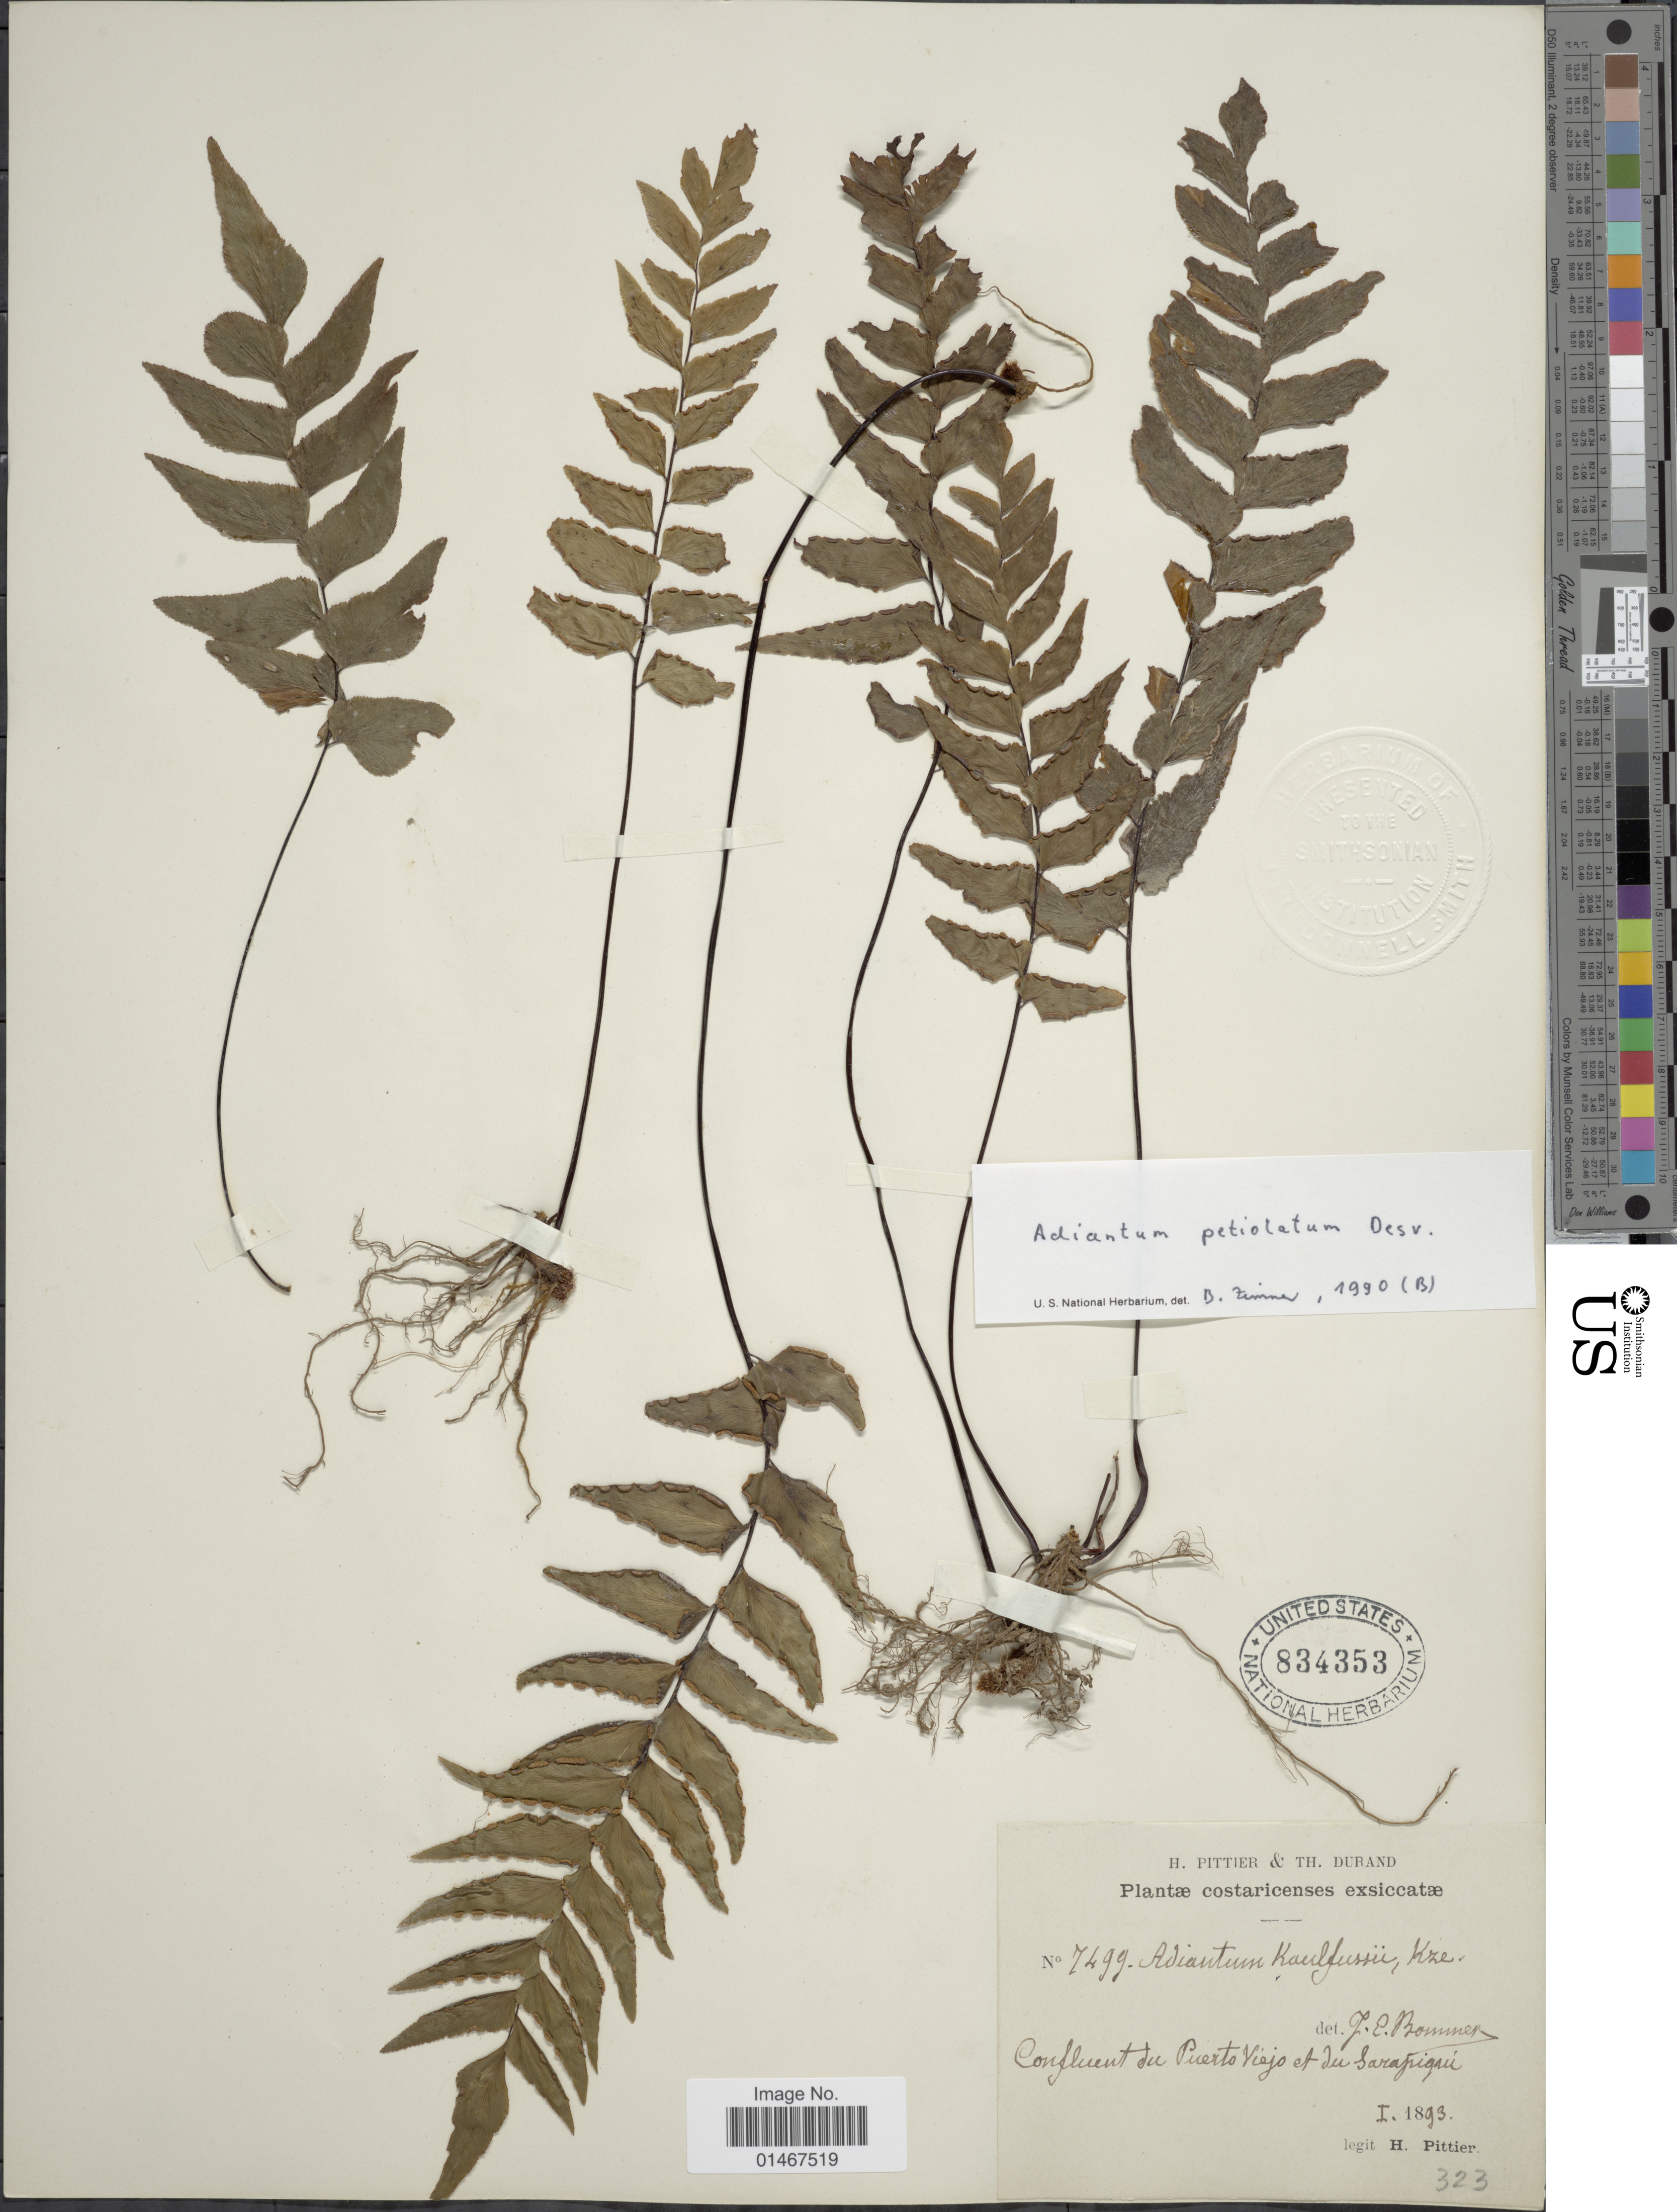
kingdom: Plantae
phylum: Tracheophyta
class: Polypodiopsida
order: Polypodiales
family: Pteridaceae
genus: Adiantum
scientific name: Adiantum petiolatum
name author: Desv.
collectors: H. F. Pittier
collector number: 7499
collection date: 1893-01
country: Costa Rica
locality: Confluent du Puerto Viejo et du Sarapiqui.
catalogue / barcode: US 834353